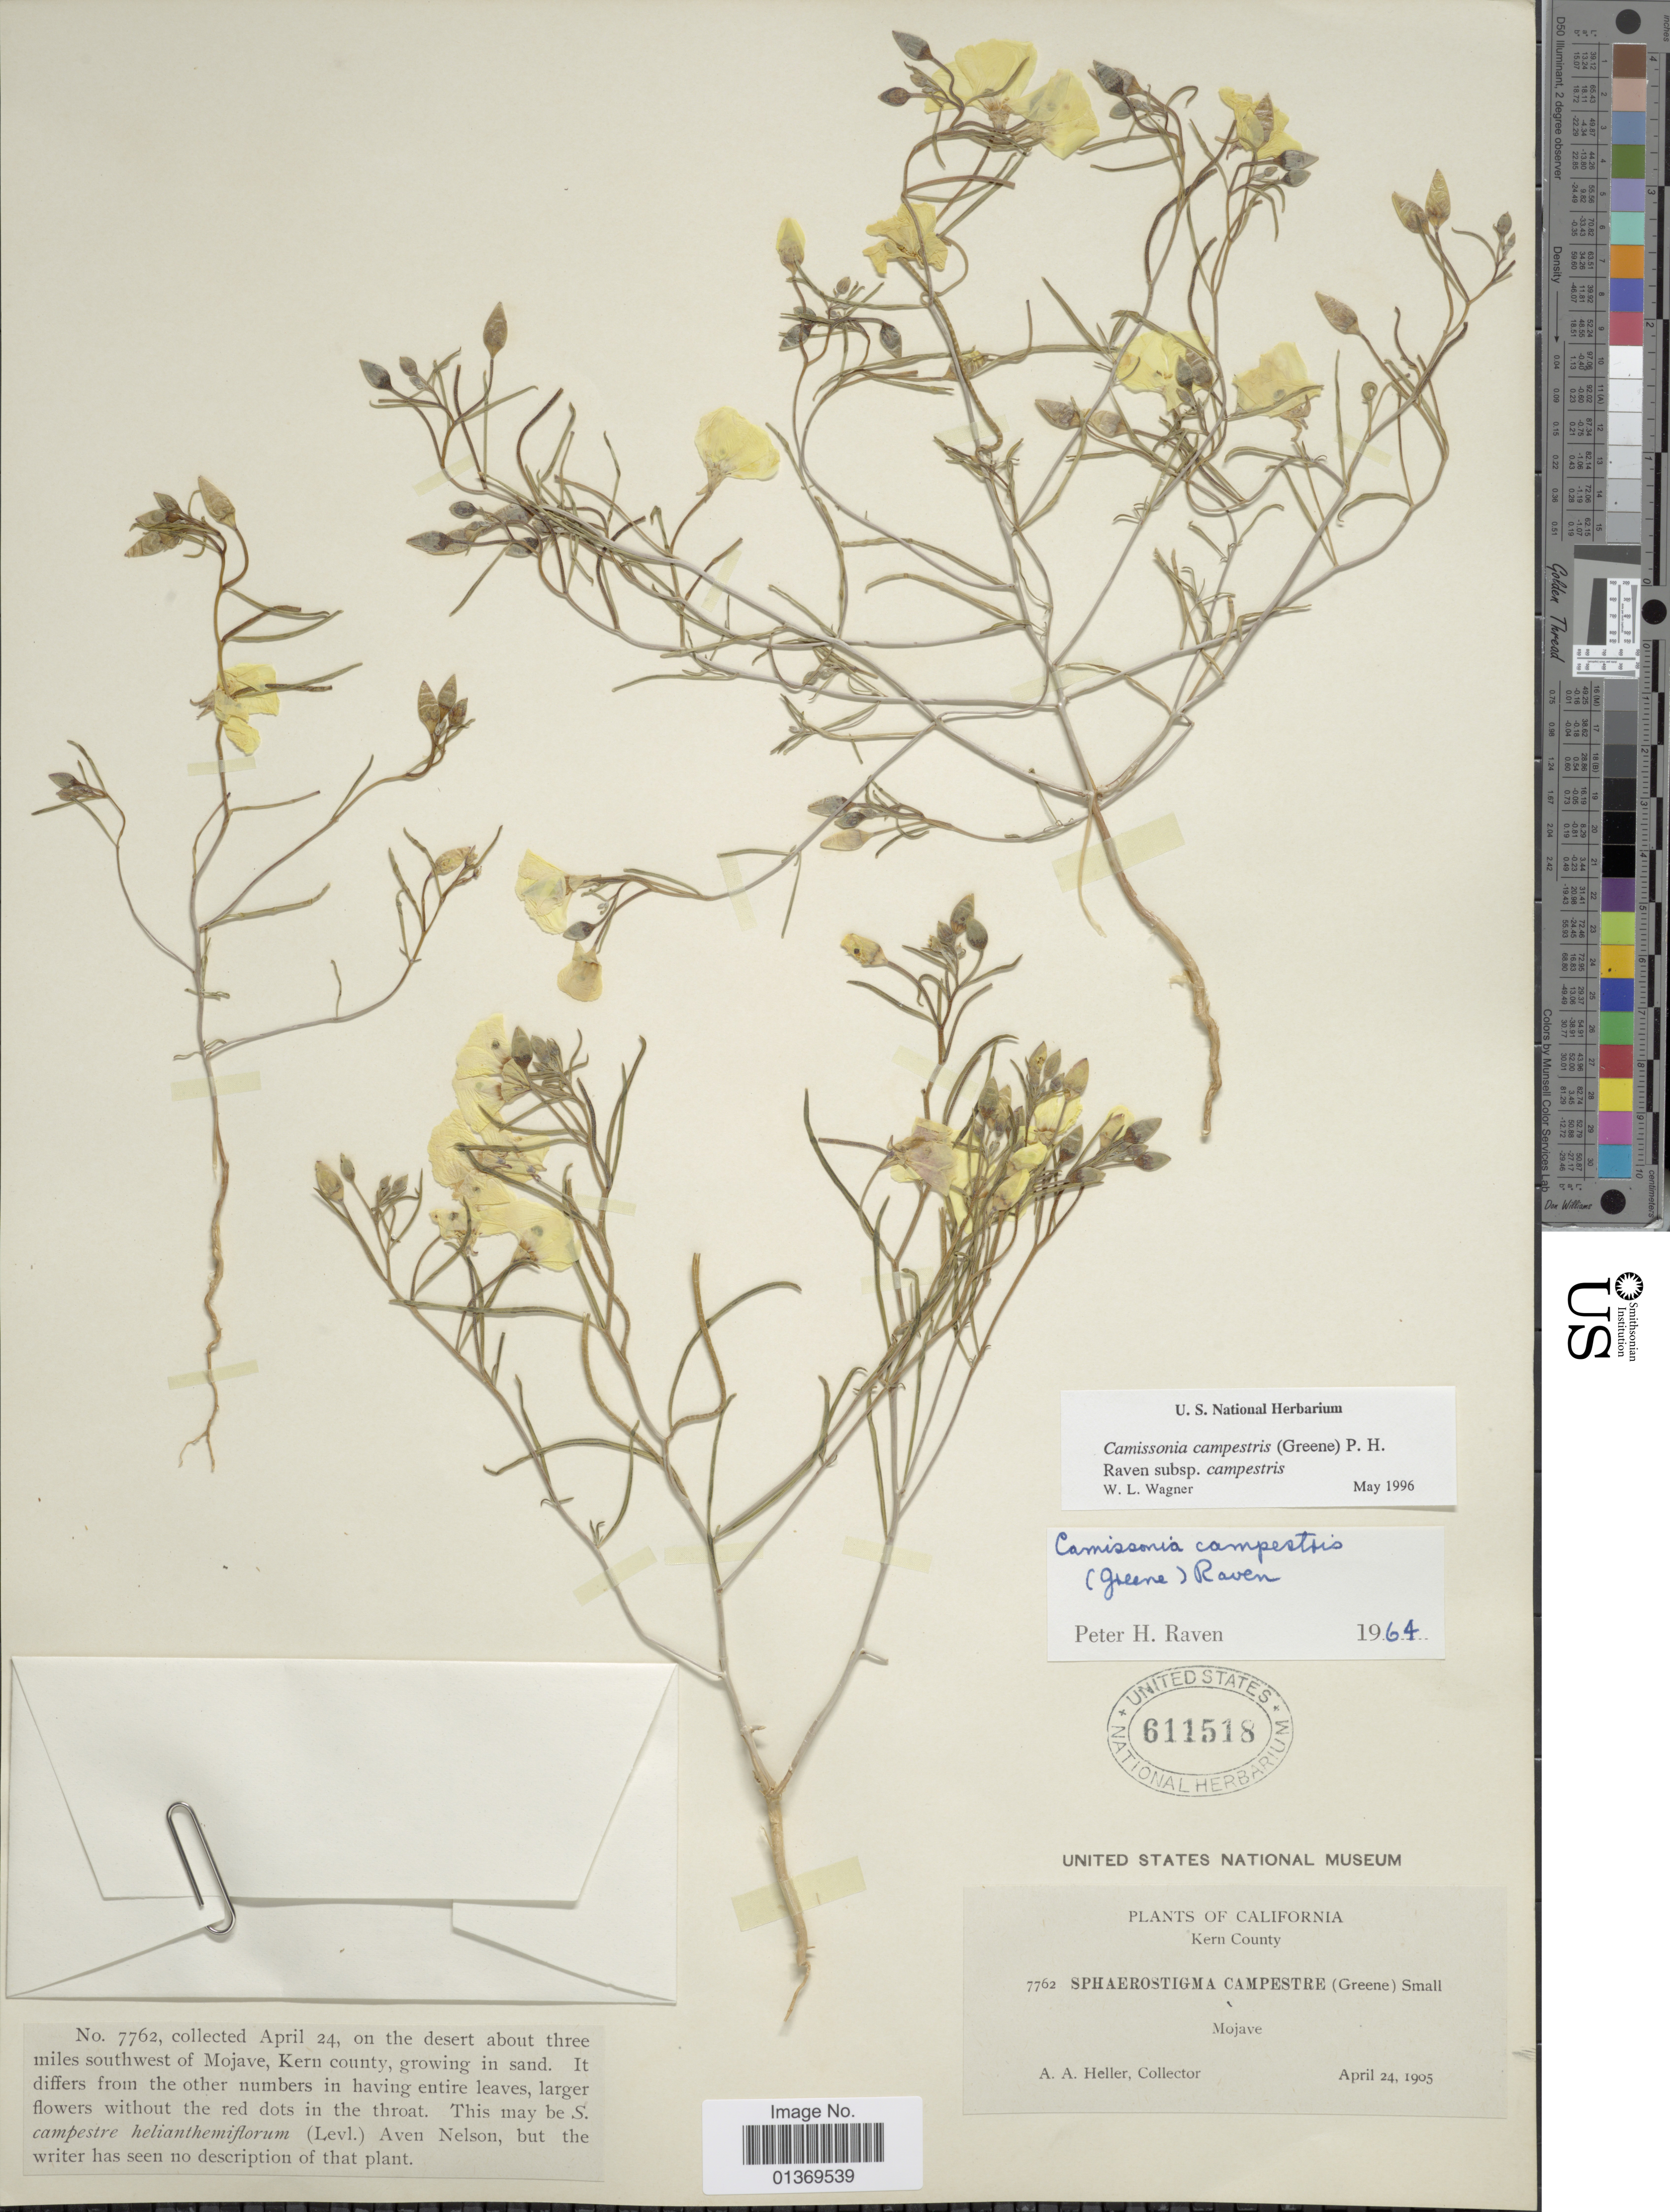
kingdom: Plantae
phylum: Tracheophyta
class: Magnoliopsida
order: Myrtales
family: Onagraceae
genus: Camissonia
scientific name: Camissonia campestris subsp. campestris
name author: (Greene) P.H. Raven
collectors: A. A. Heller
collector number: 7762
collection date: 1905-04-24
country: United States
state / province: California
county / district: Kern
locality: Kern County, Mojave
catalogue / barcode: US 611518